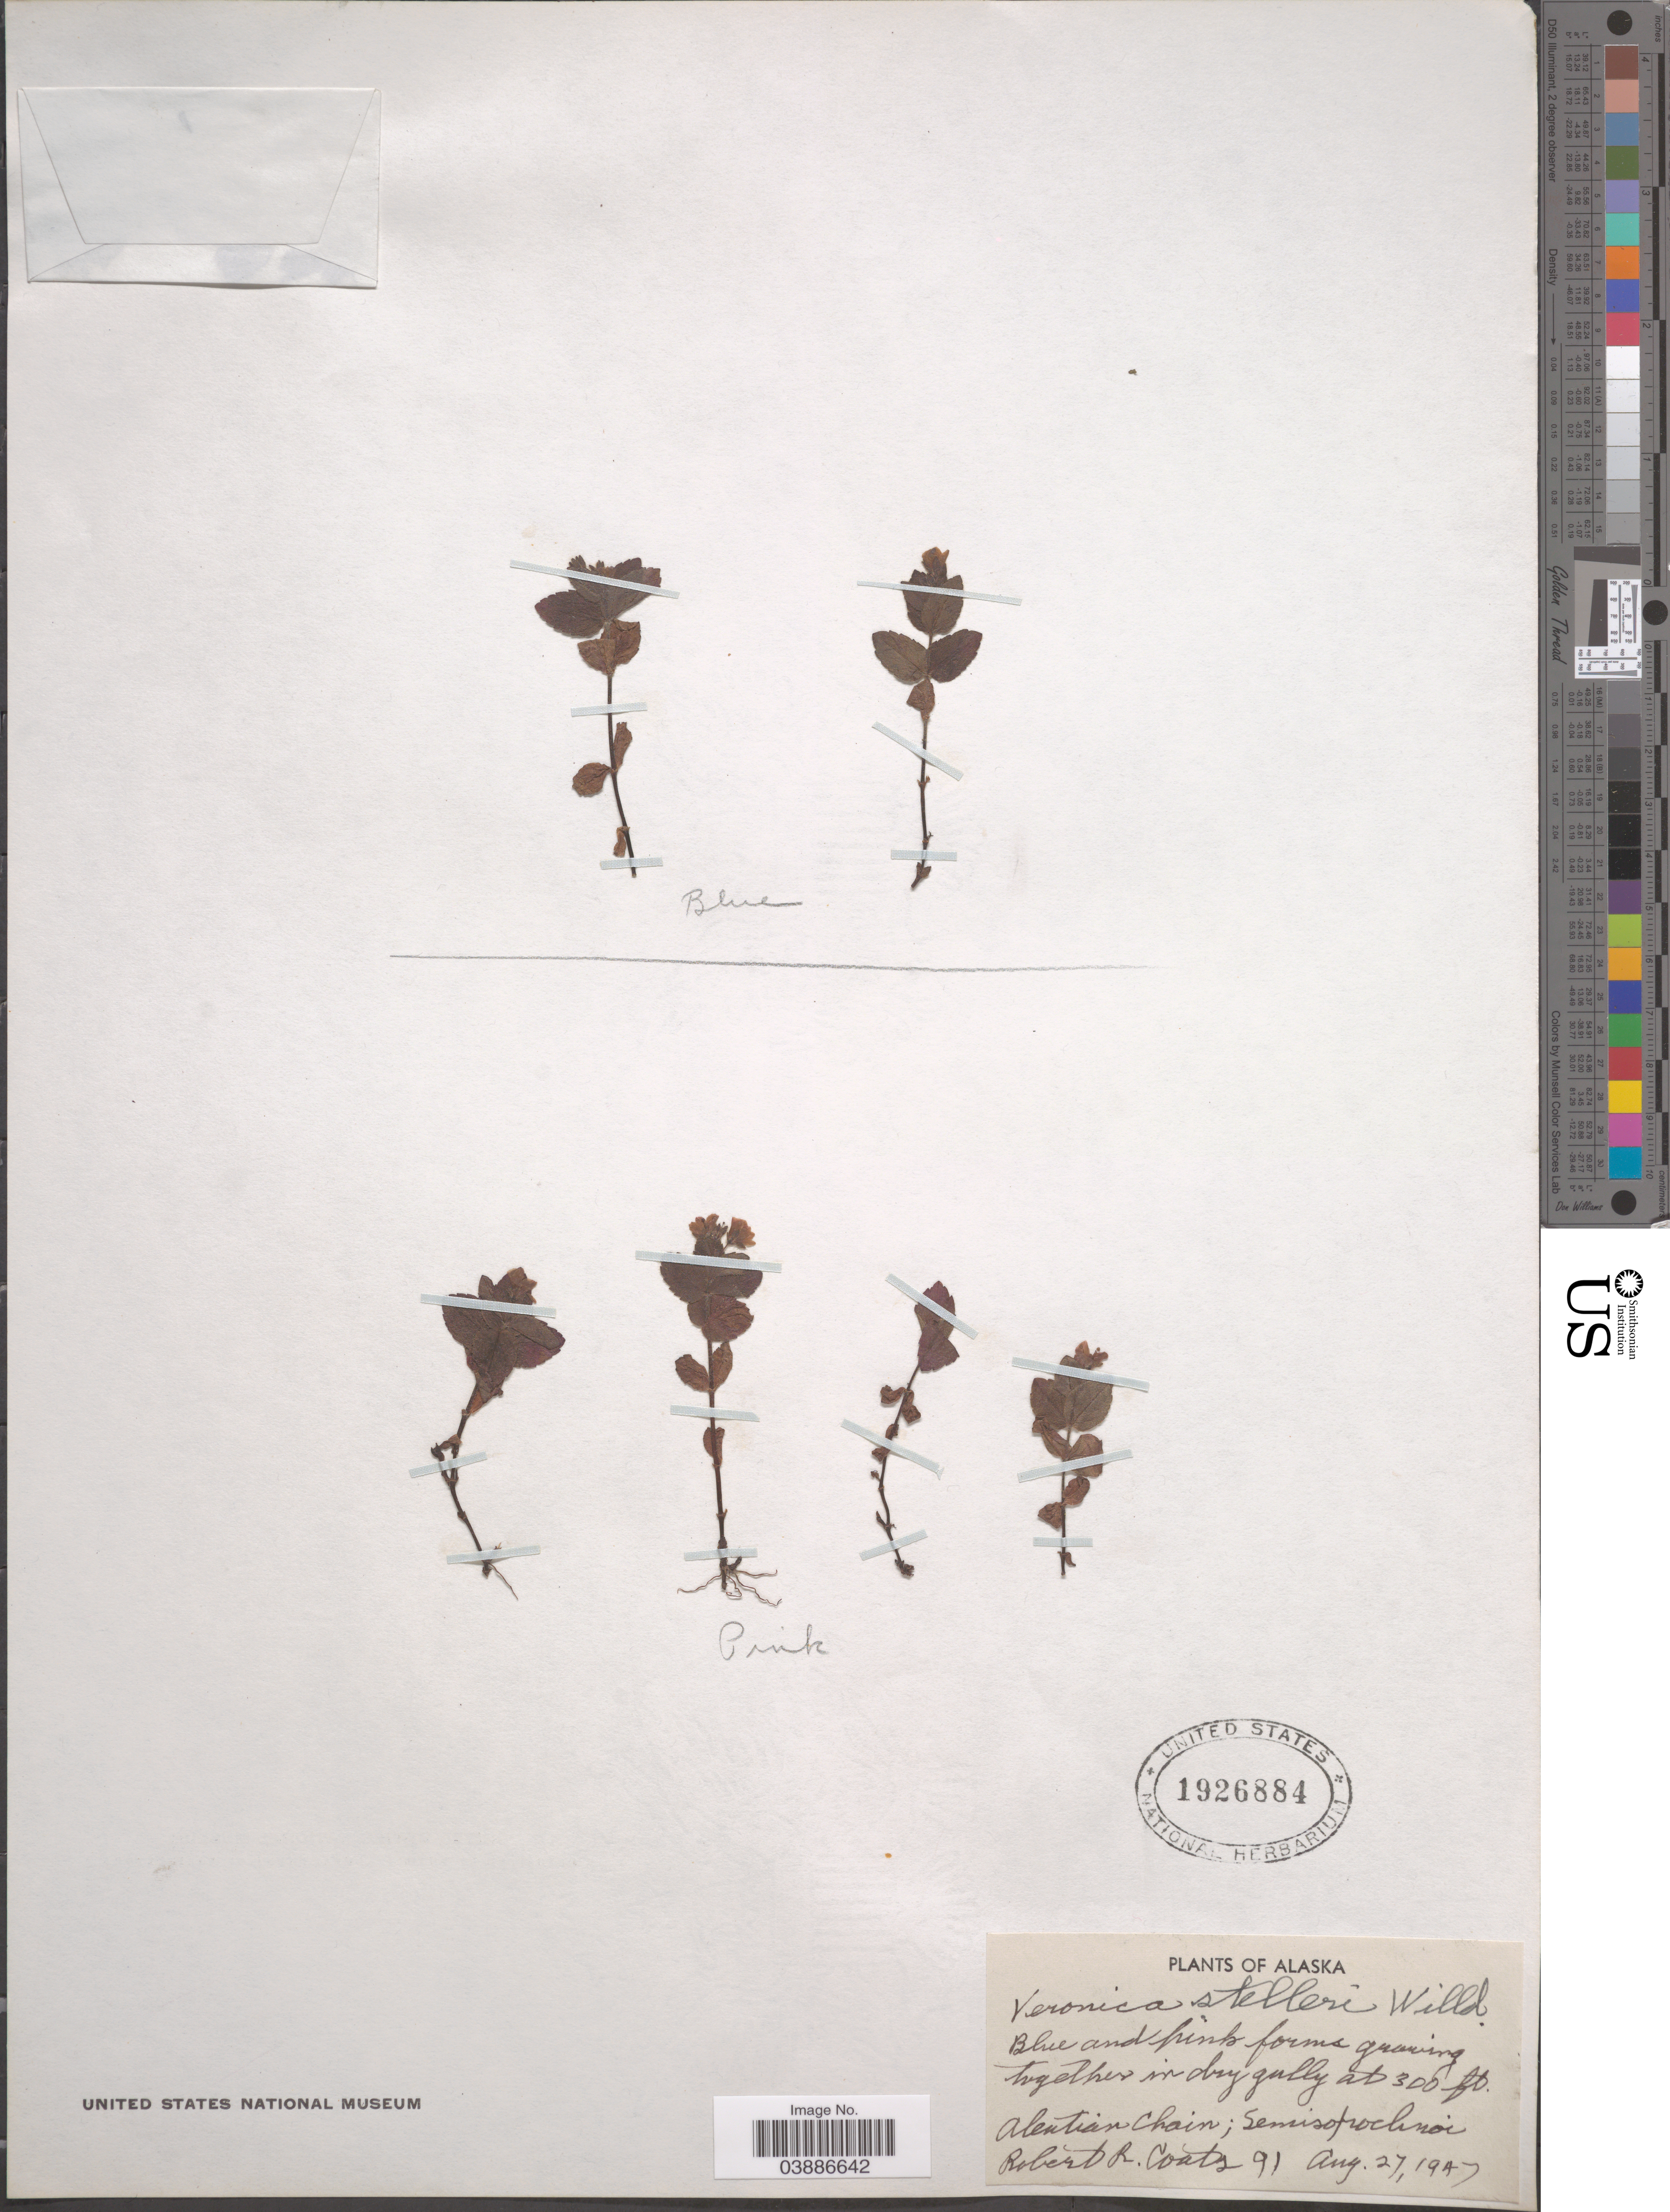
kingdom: Plantae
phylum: Tracheophyta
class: Magnoliopsida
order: Lamiales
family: Plantaginaceae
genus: Veronica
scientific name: Veronica americana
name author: Schwein. ex Benth.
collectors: R. Coats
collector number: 91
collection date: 1947-08-27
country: United States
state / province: Alaska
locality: Aleutian Chain; Semisopochnoi.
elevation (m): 91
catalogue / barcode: US 1926884